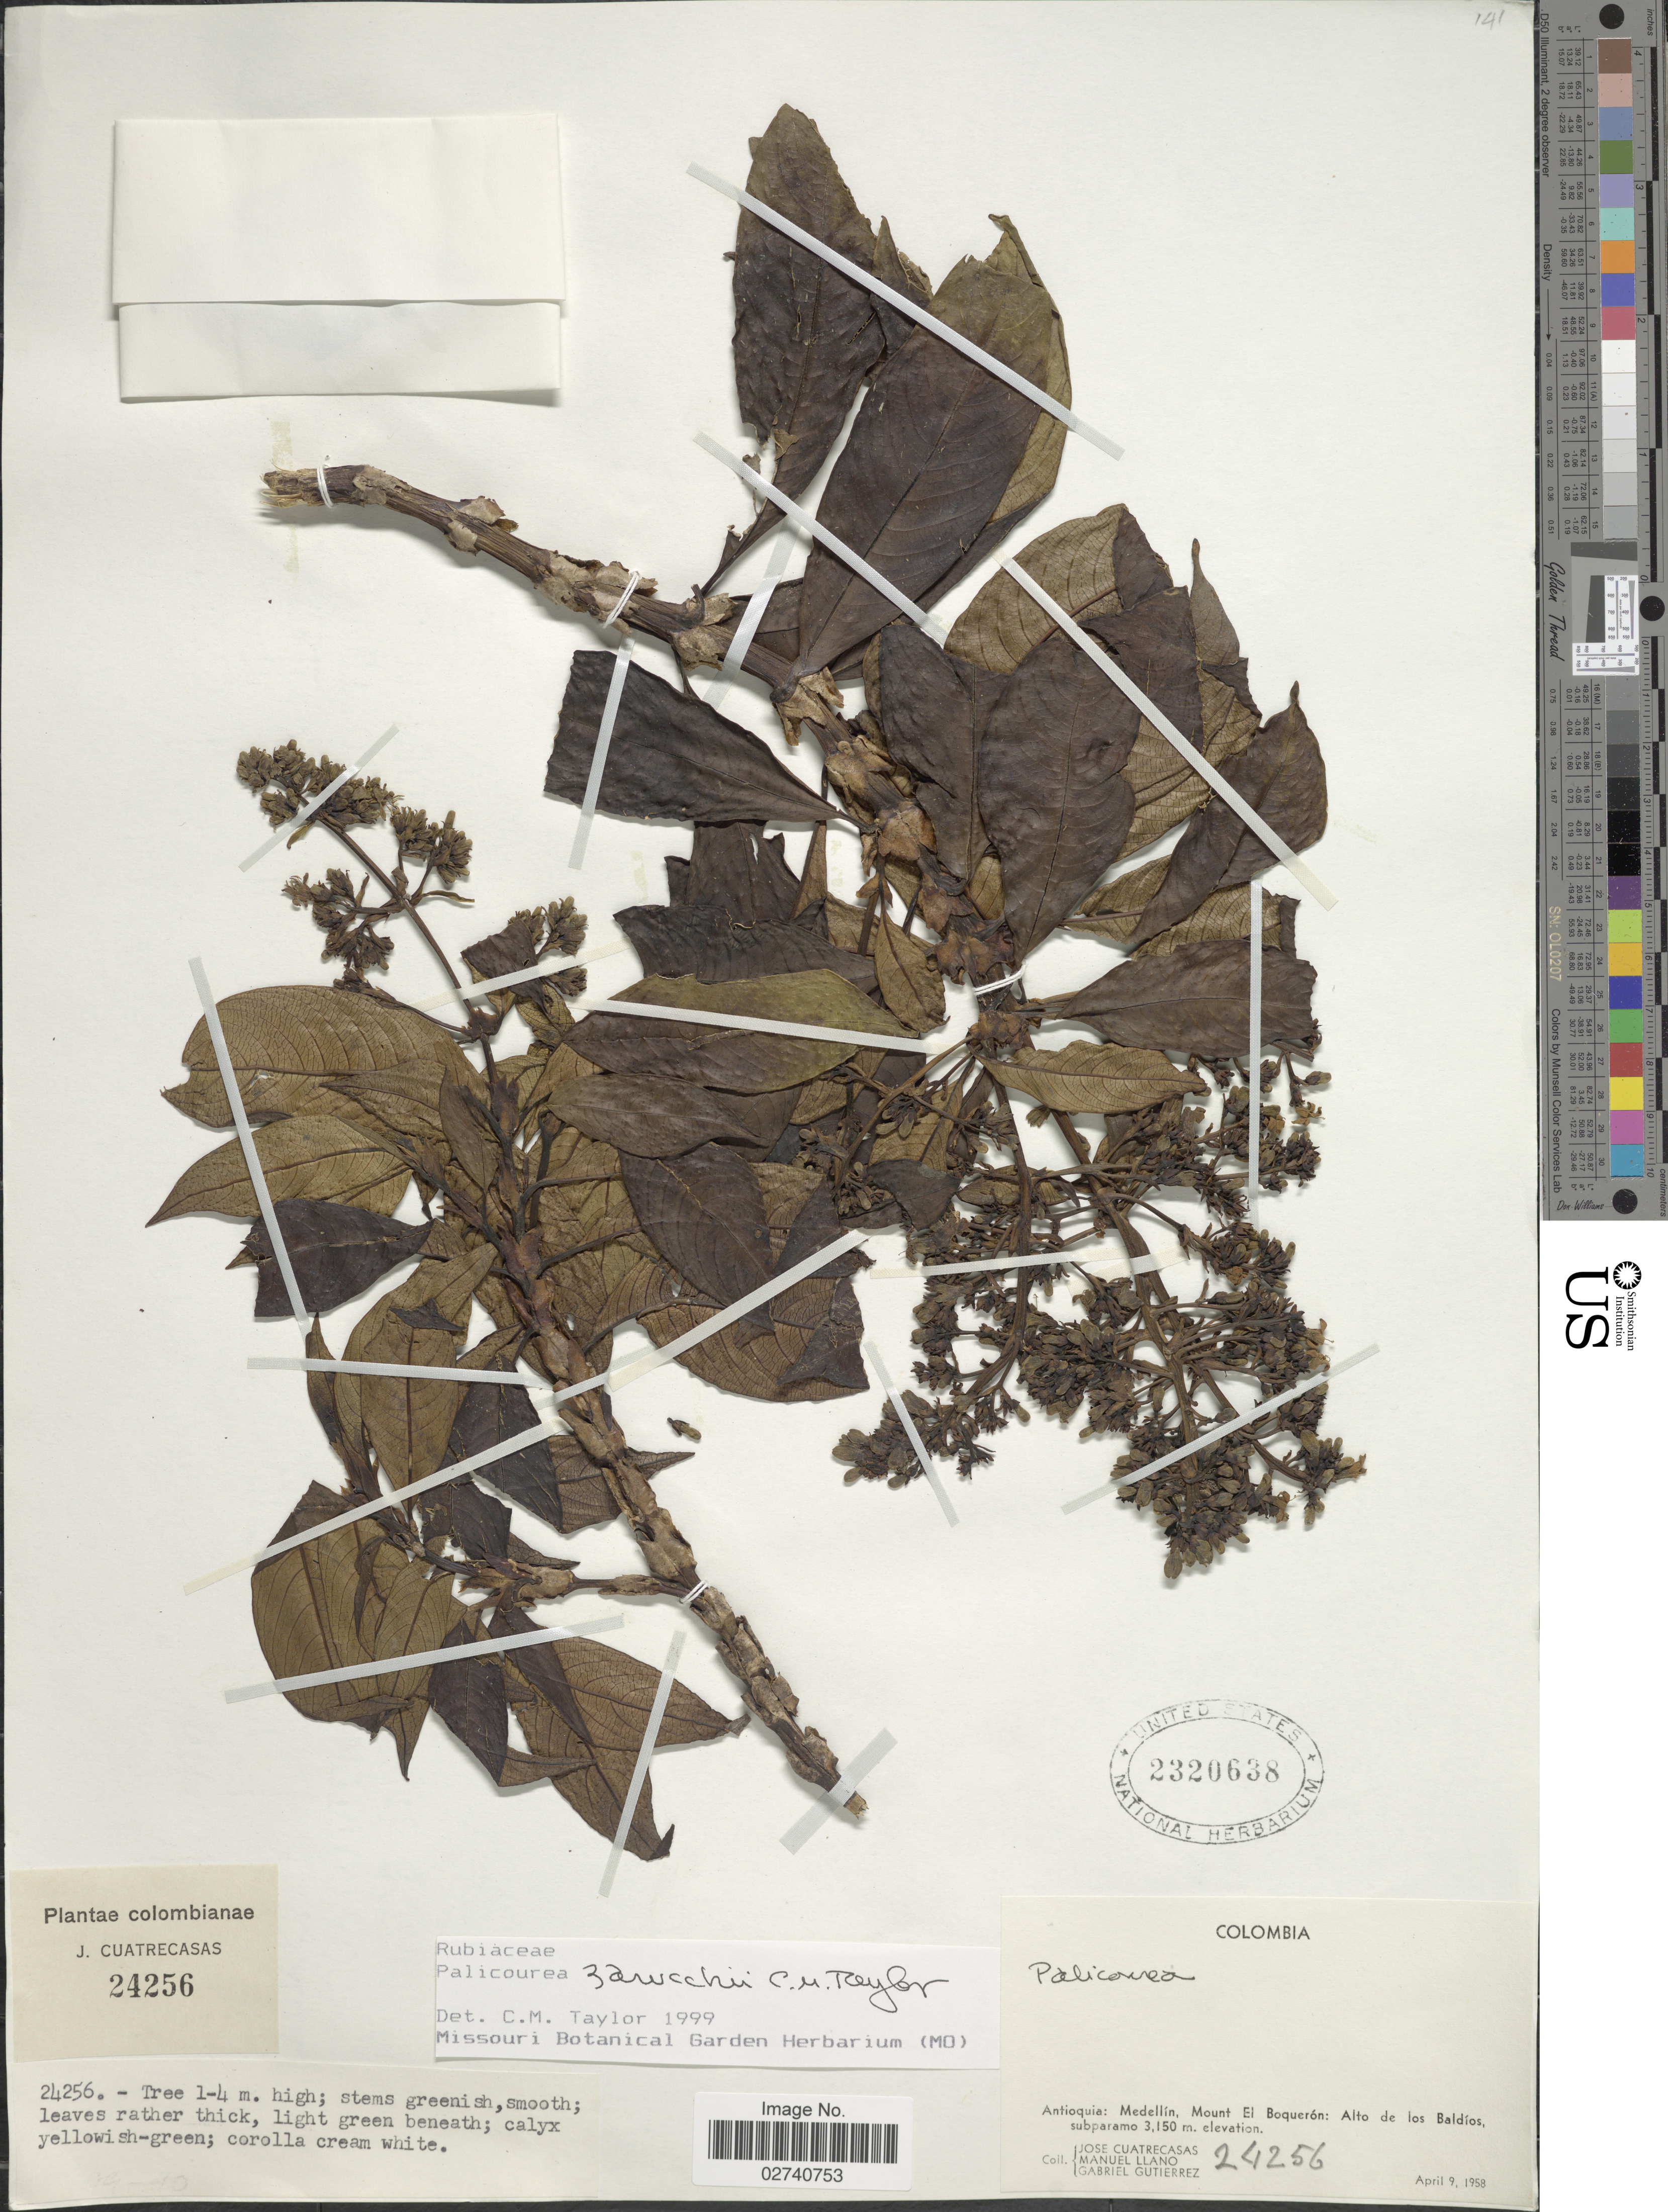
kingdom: Plantae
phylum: Tracheophyta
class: Magnoliopsida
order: Gentianales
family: Rubiaceae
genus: Palicourea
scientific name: Palicourea zarucchii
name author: C.M. Taylor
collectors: J. Cuatrecasas, M. Llano & G. Gutierrez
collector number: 24256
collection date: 1958-04-09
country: Colombia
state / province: Antioquia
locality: Medellin, Mount El Boqueron Alto de los Baldios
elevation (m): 3150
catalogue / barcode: US 2320638